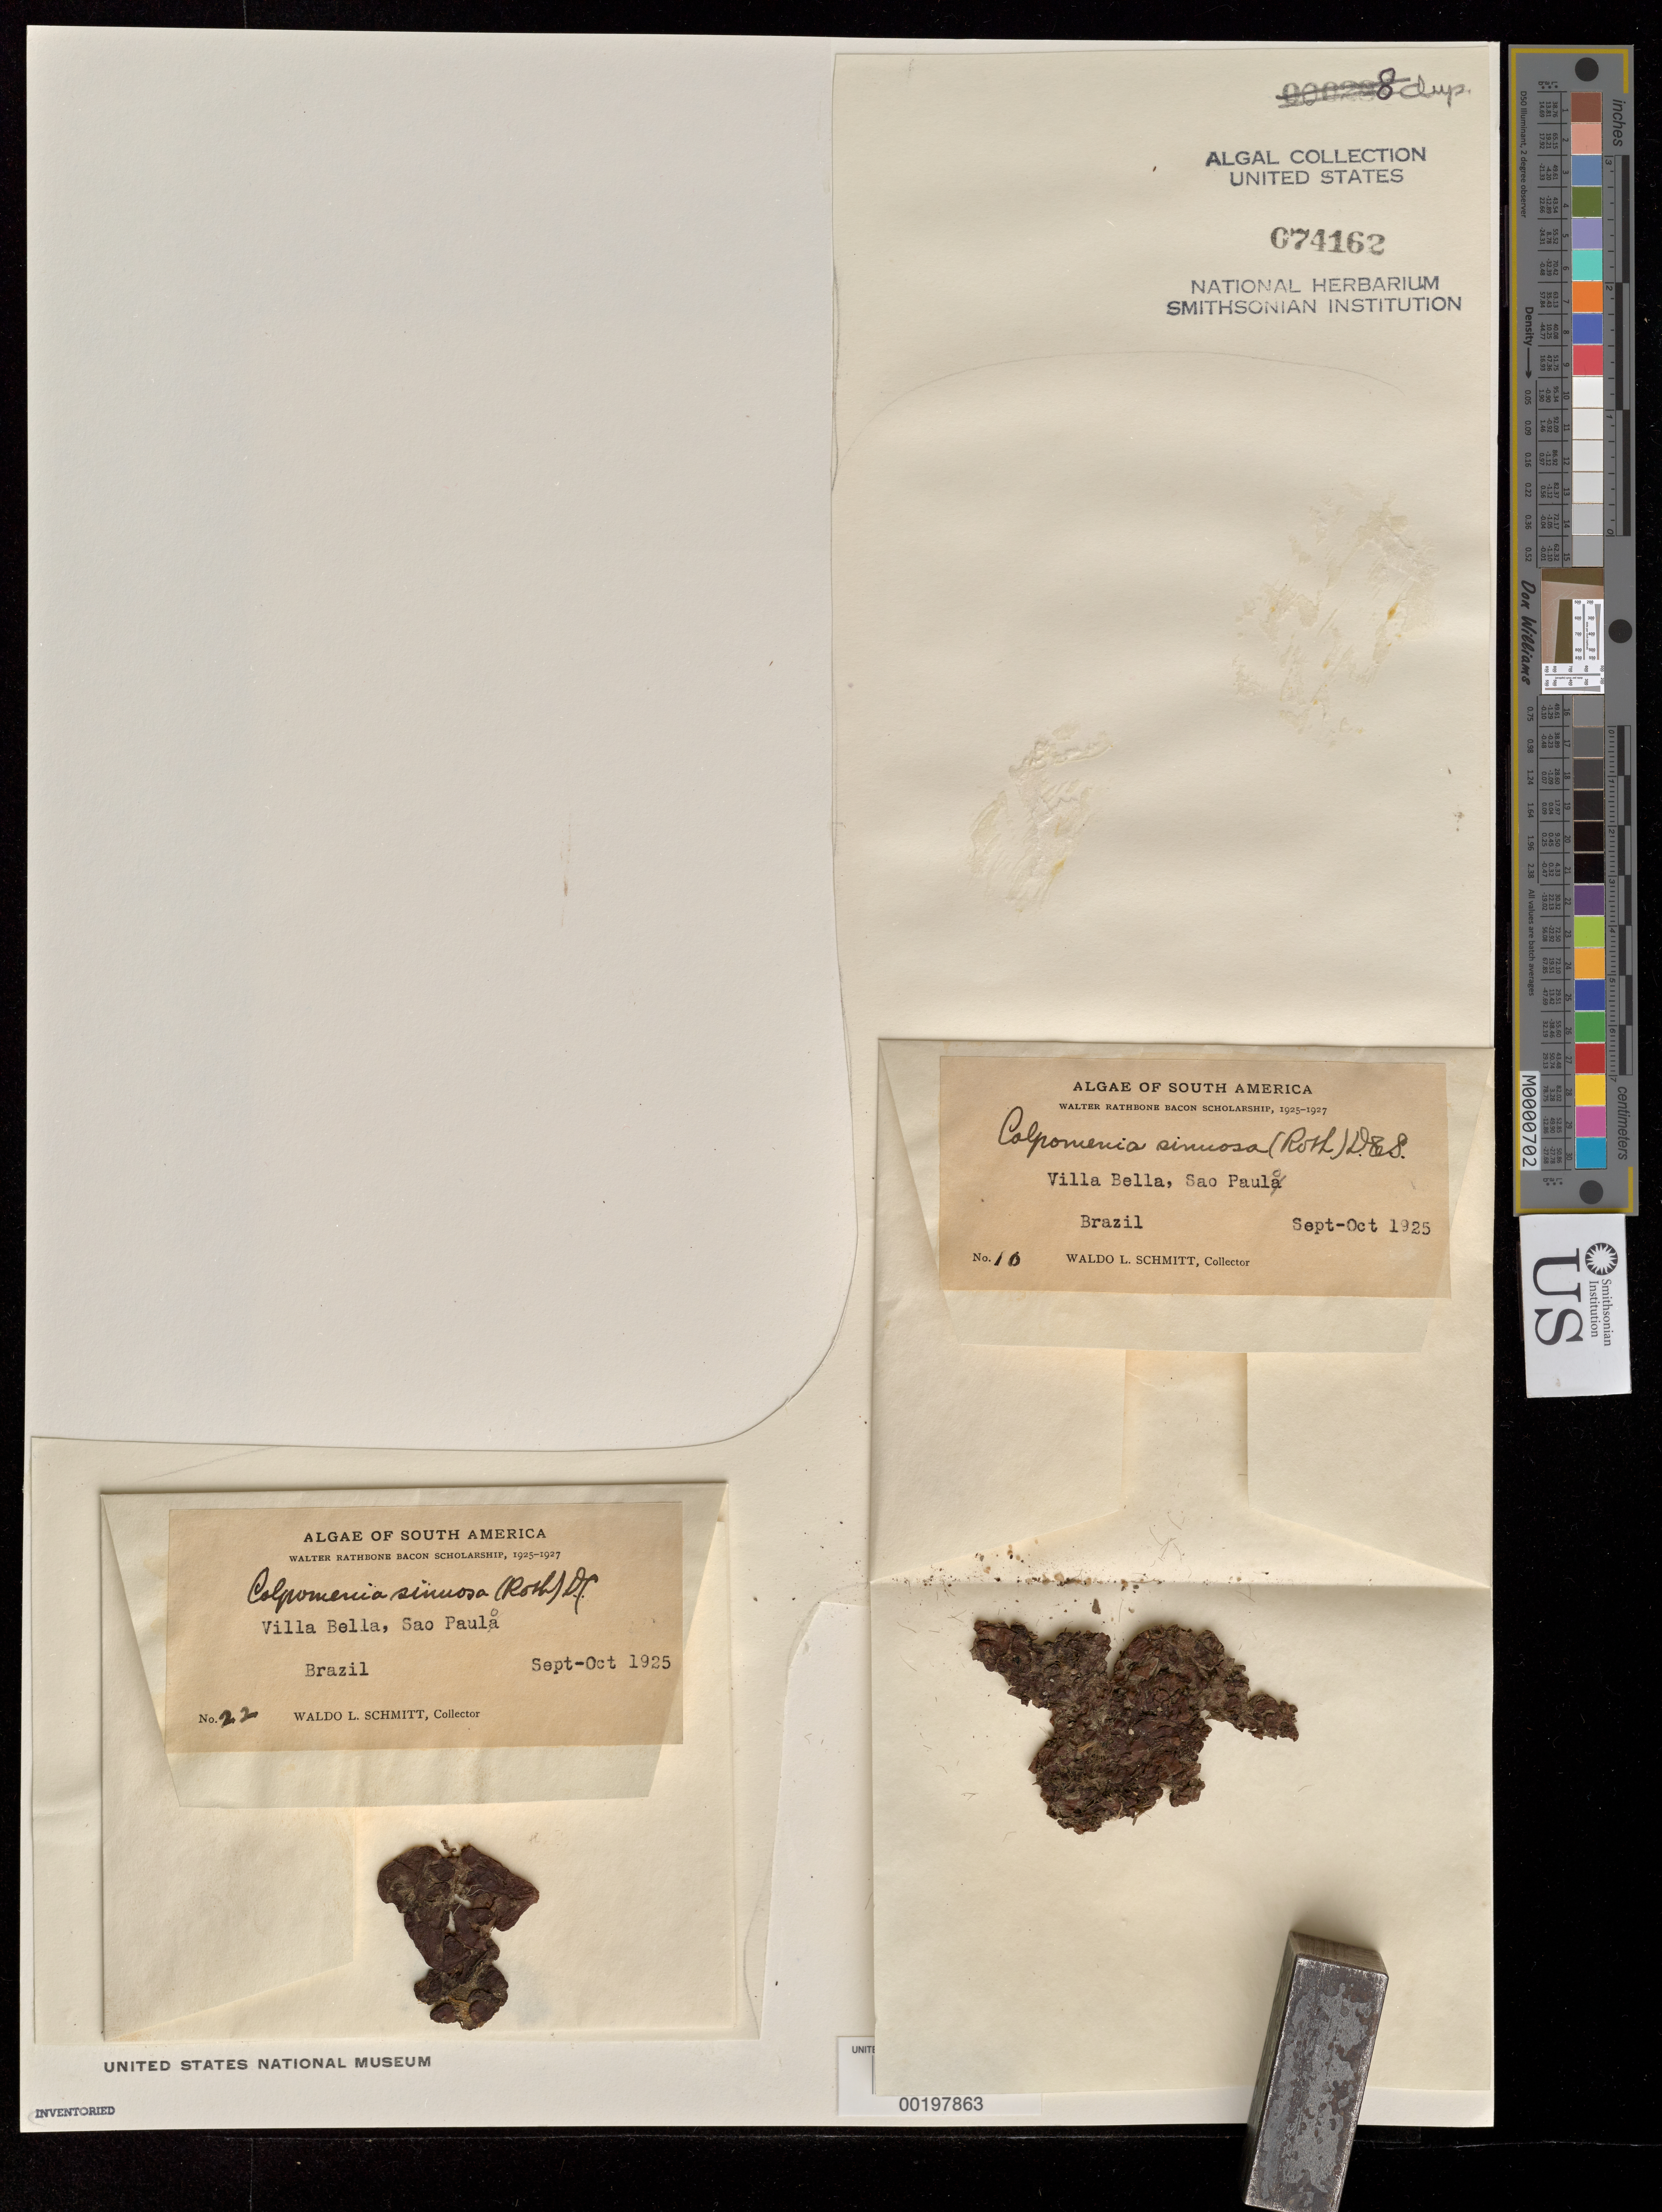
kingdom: Chromista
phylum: Ochrophyta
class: Phaeophyceae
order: Scytosiphonales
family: Scytosiphonaceae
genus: Colpomenia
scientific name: Colpomenia sinuosa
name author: (K. Mert. ex Roth) Derbes & Solier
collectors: W. L. Schmitt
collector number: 10 & 22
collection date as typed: Sep 1925 to -- Oct 1925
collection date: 1925-09/1925-10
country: Brazil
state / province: São Paulo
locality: Villa Bella, Sao Paulo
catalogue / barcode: US 74162